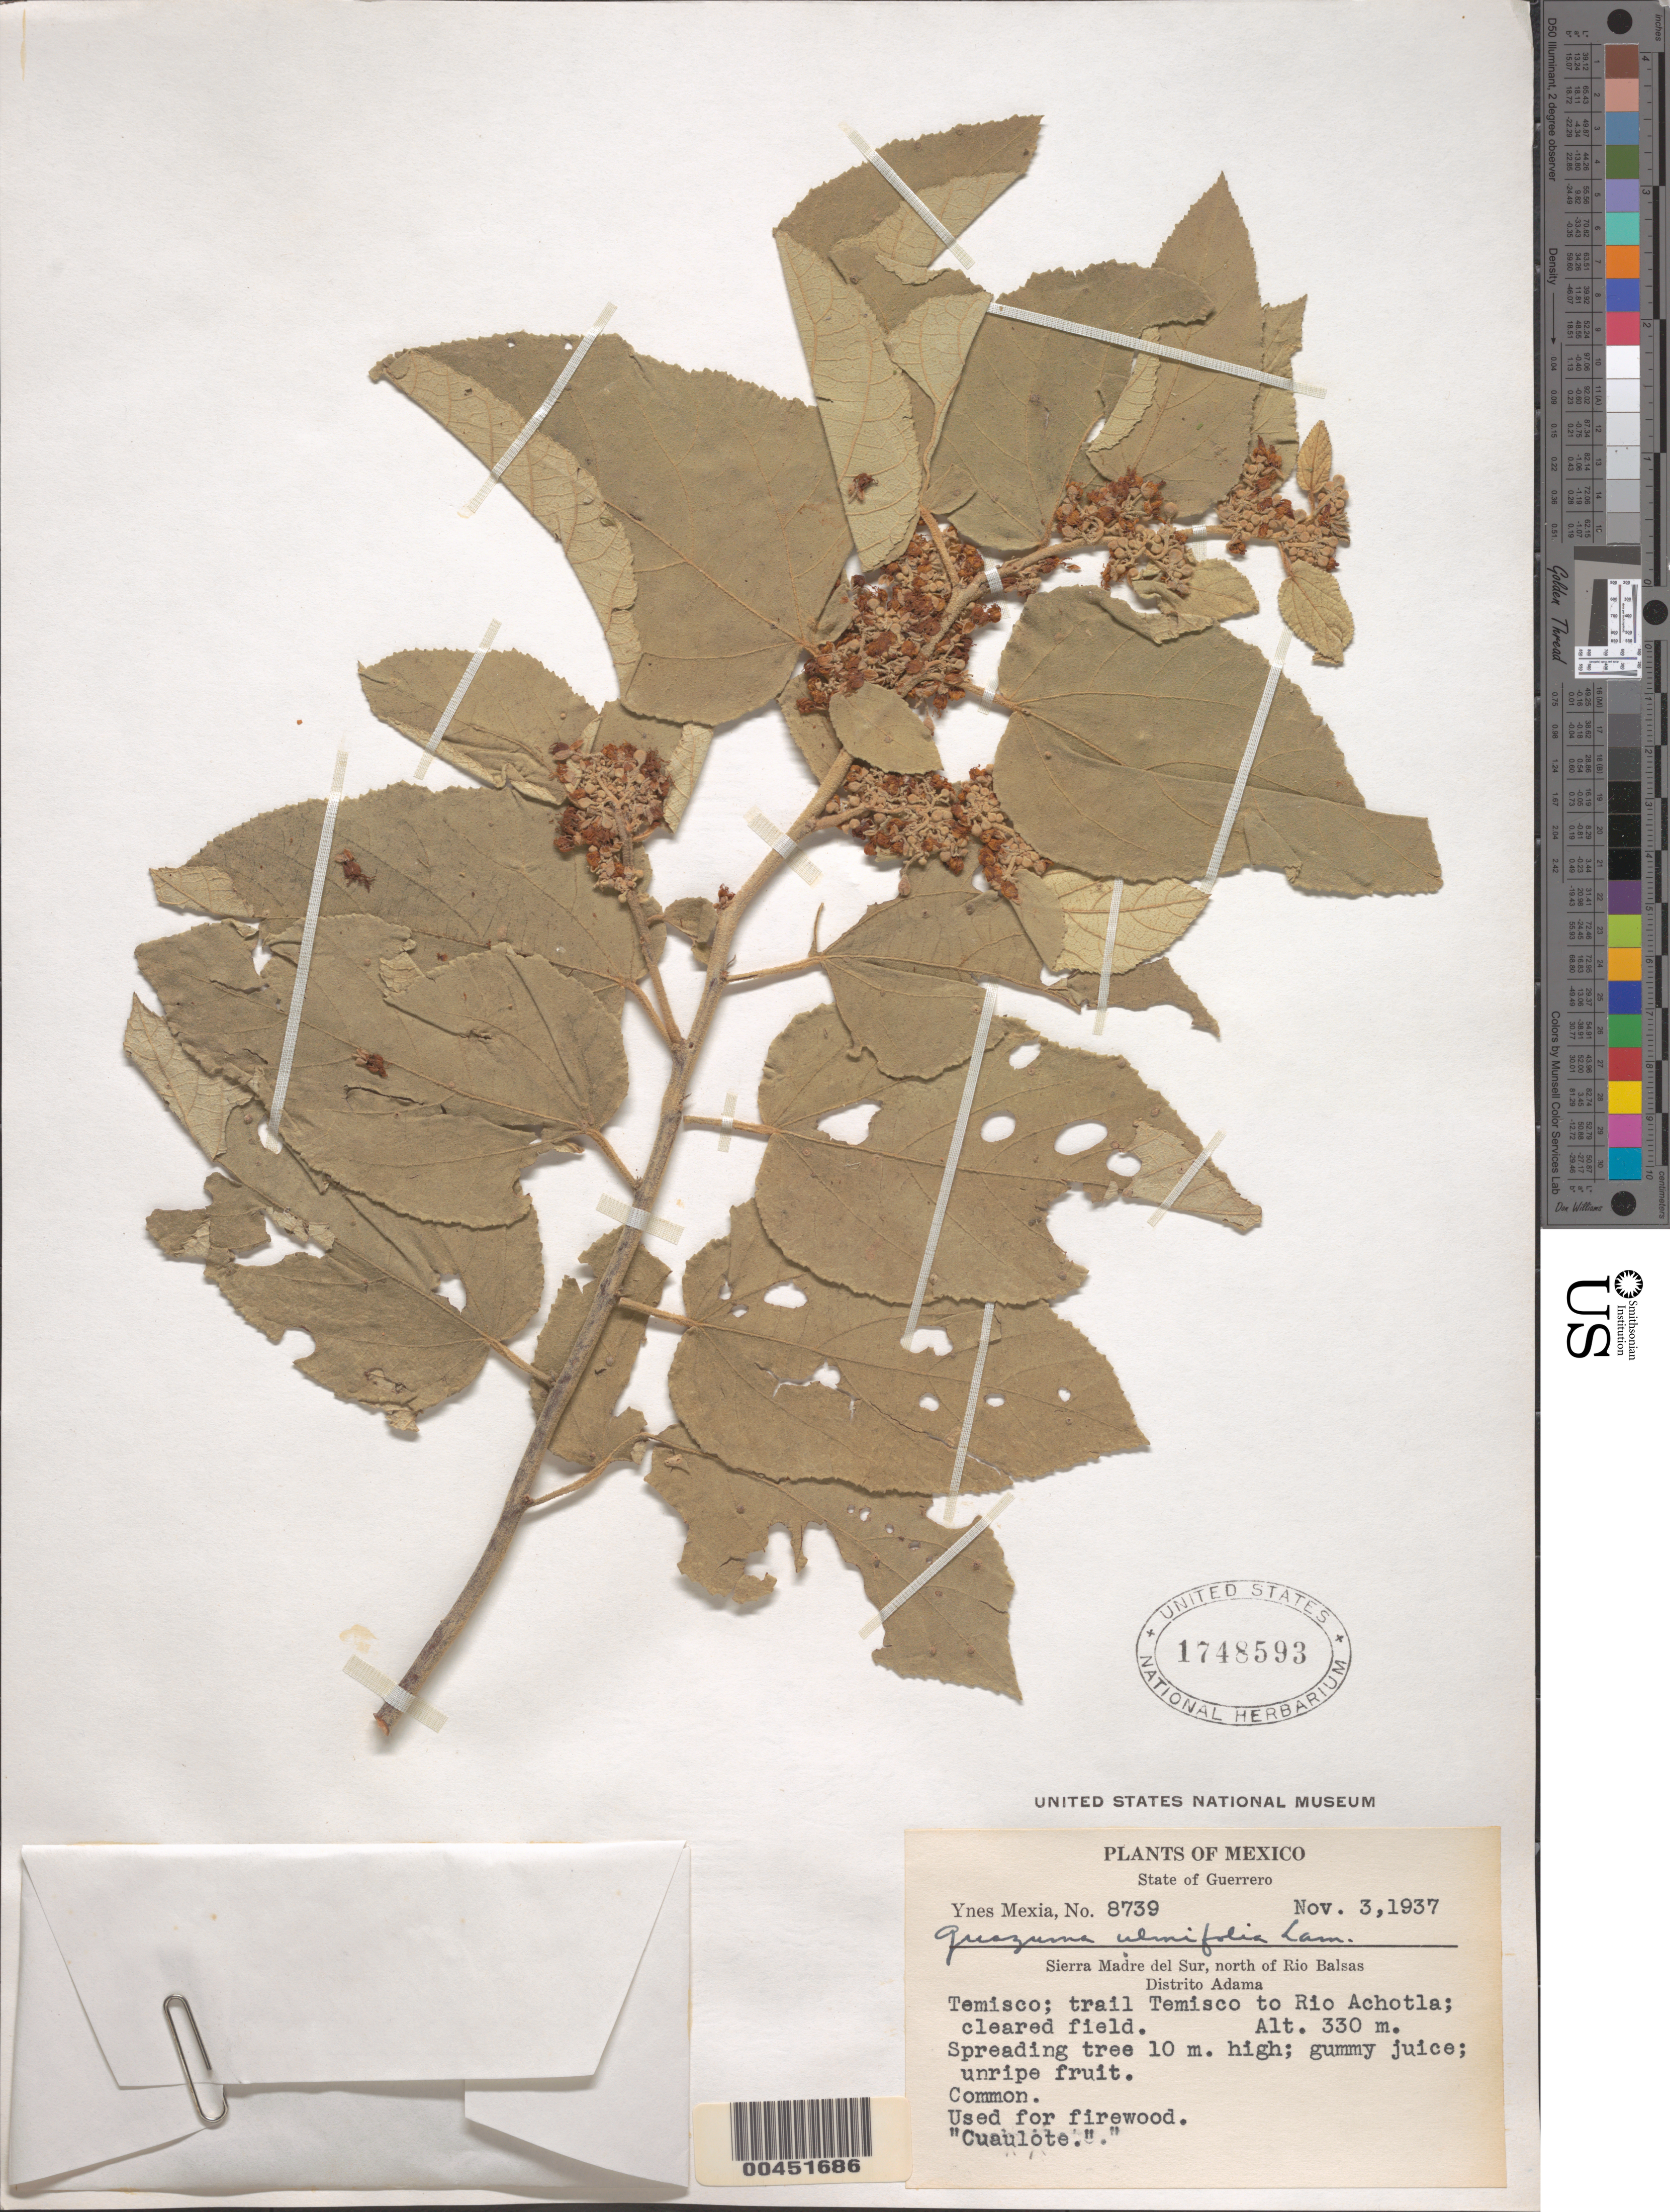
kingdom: Plantae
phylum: Tracheophyta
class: Magnoliopsida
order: Malvales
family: Malvaceae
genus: Guazuma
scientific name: Guazuma ulmifolia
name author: Lam.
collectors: Y. Mexia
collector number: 8739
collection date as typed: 03 Nov 1937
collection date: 1937-11-03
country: Mexico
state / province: Guerrero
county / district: Adama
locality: Temisco; trail Temisco to Rio Achotla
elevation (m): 330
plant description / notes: Common name: cuaulote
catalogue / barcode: US 1748593